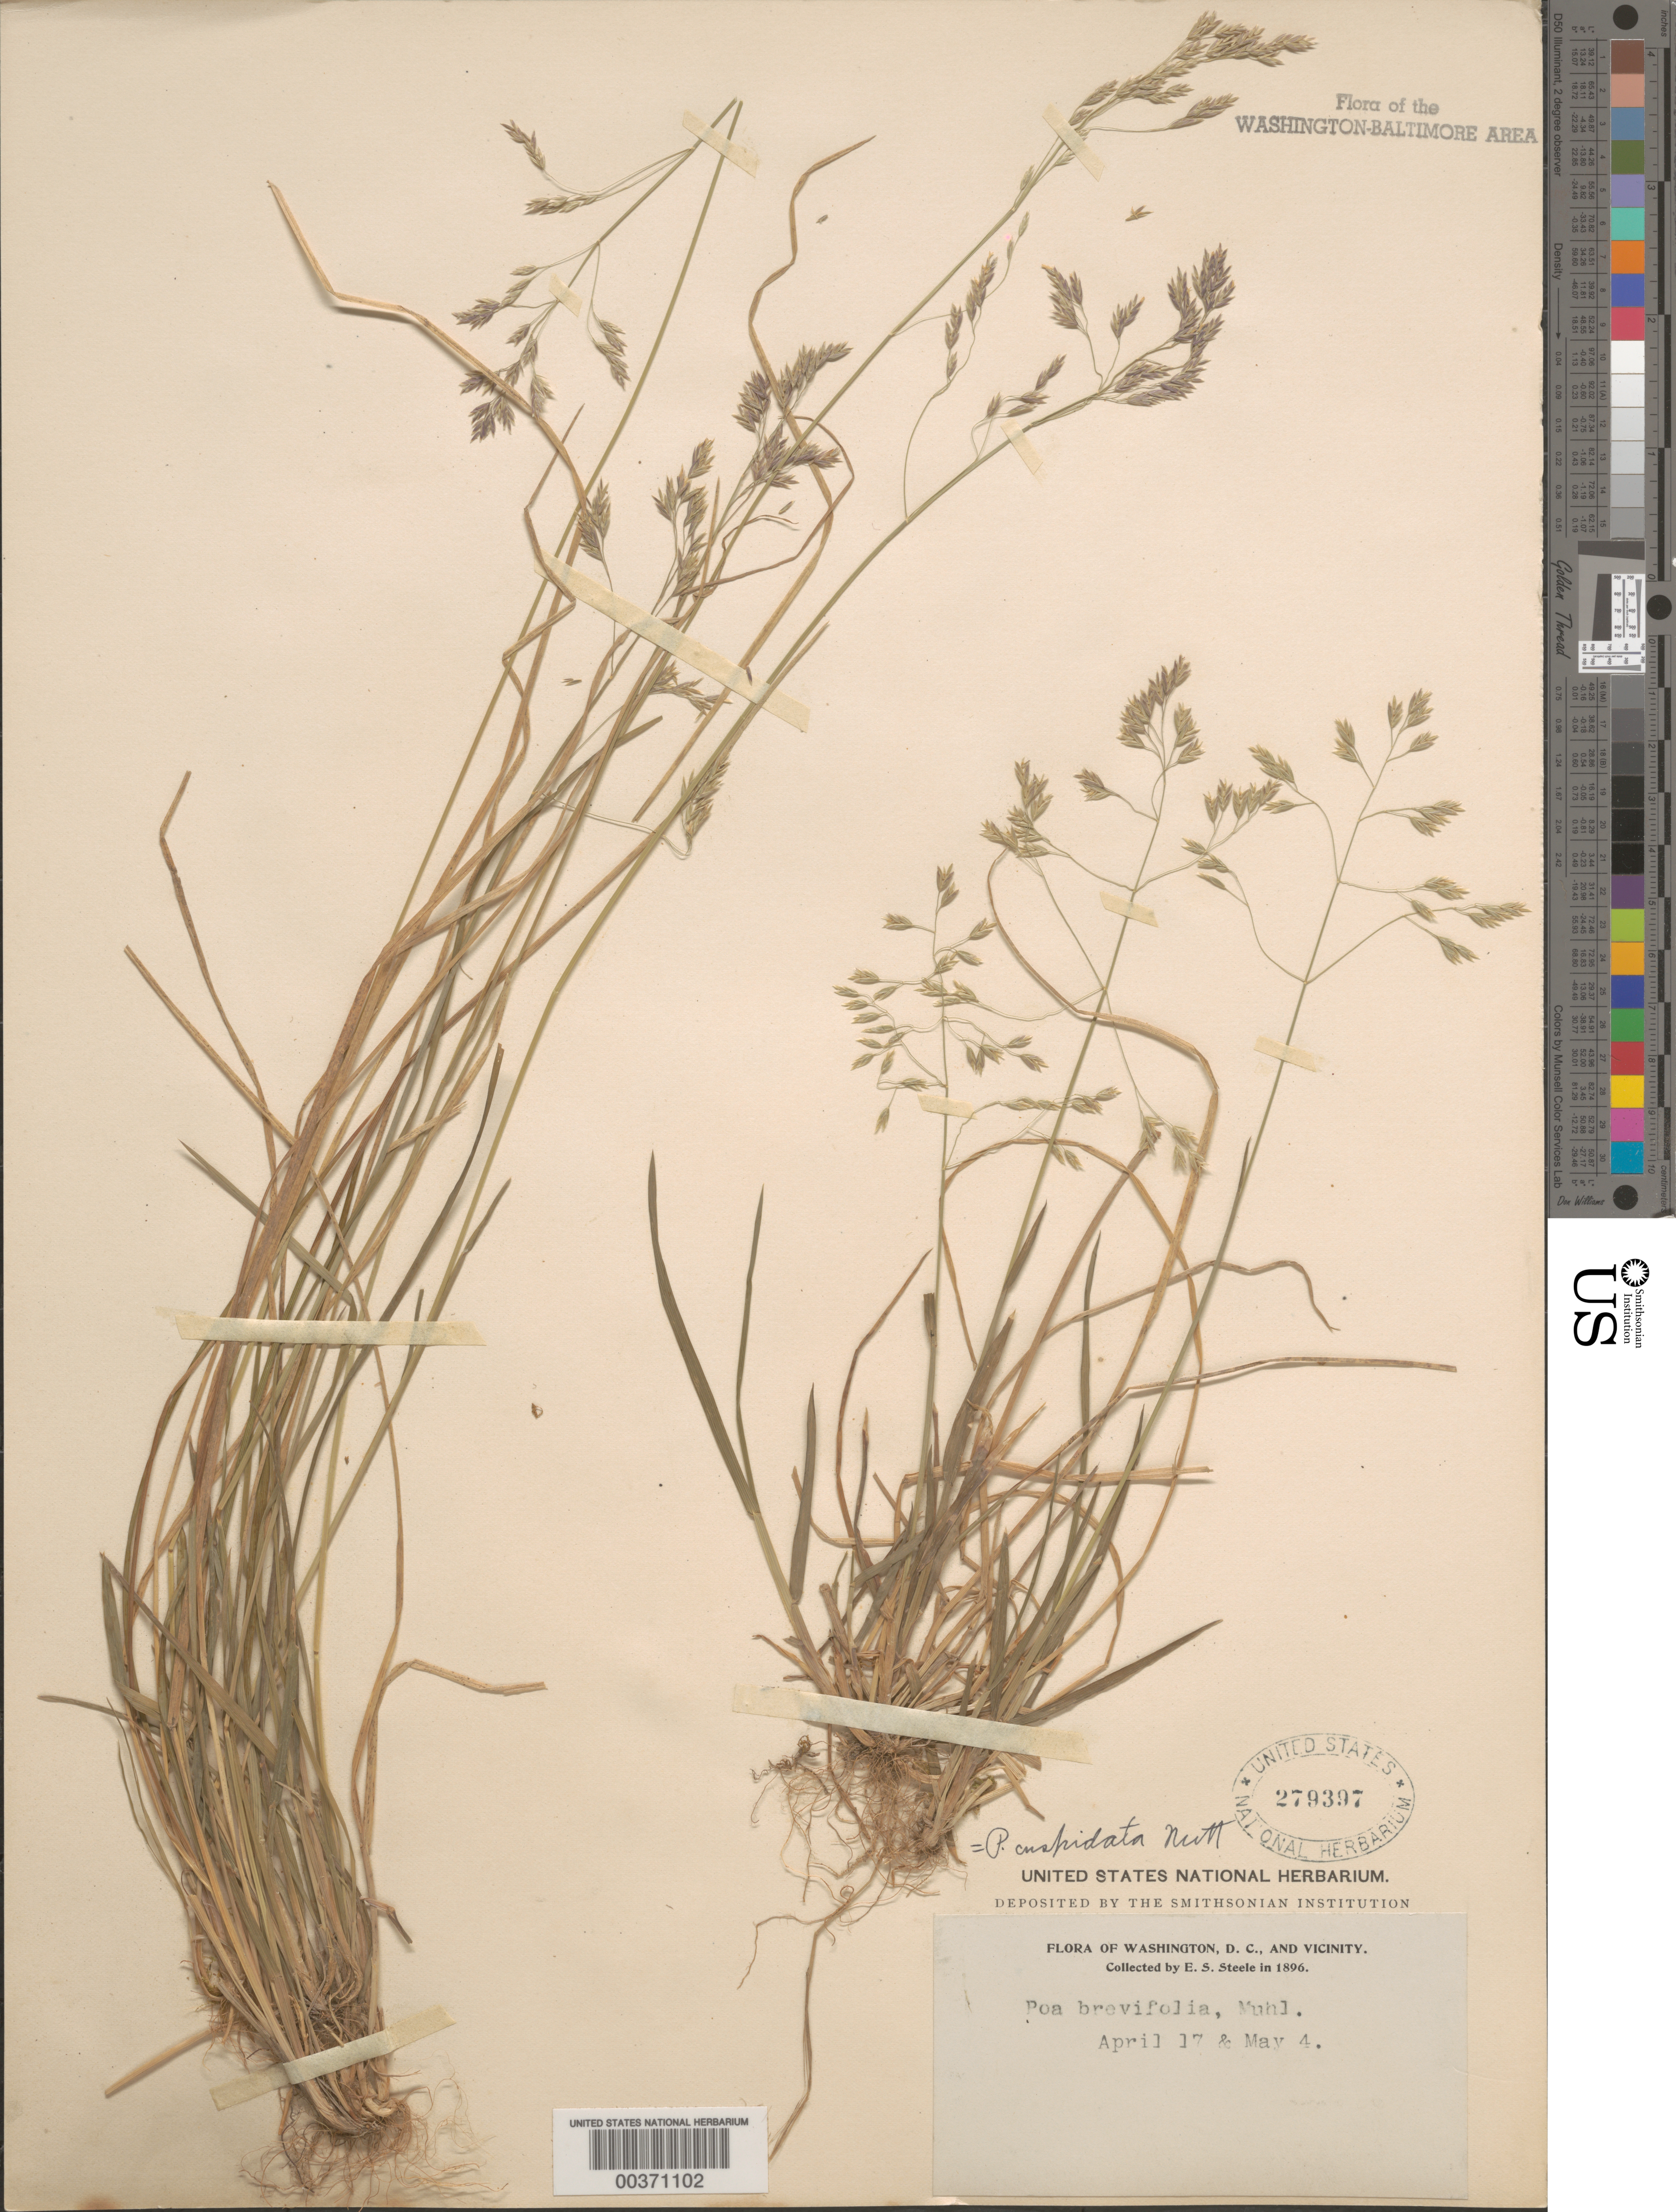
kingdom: Plantae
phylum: Tracheophyta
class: Liliopsida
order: Poales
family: Poaceae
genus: Poa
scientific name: Poa cuspidata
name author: Nutt.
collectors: E. Steele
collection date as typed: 17 Apr 1896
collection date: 1896-04-17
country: United States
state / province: District of Columbia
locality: Washington DC area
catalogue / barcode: US 279397